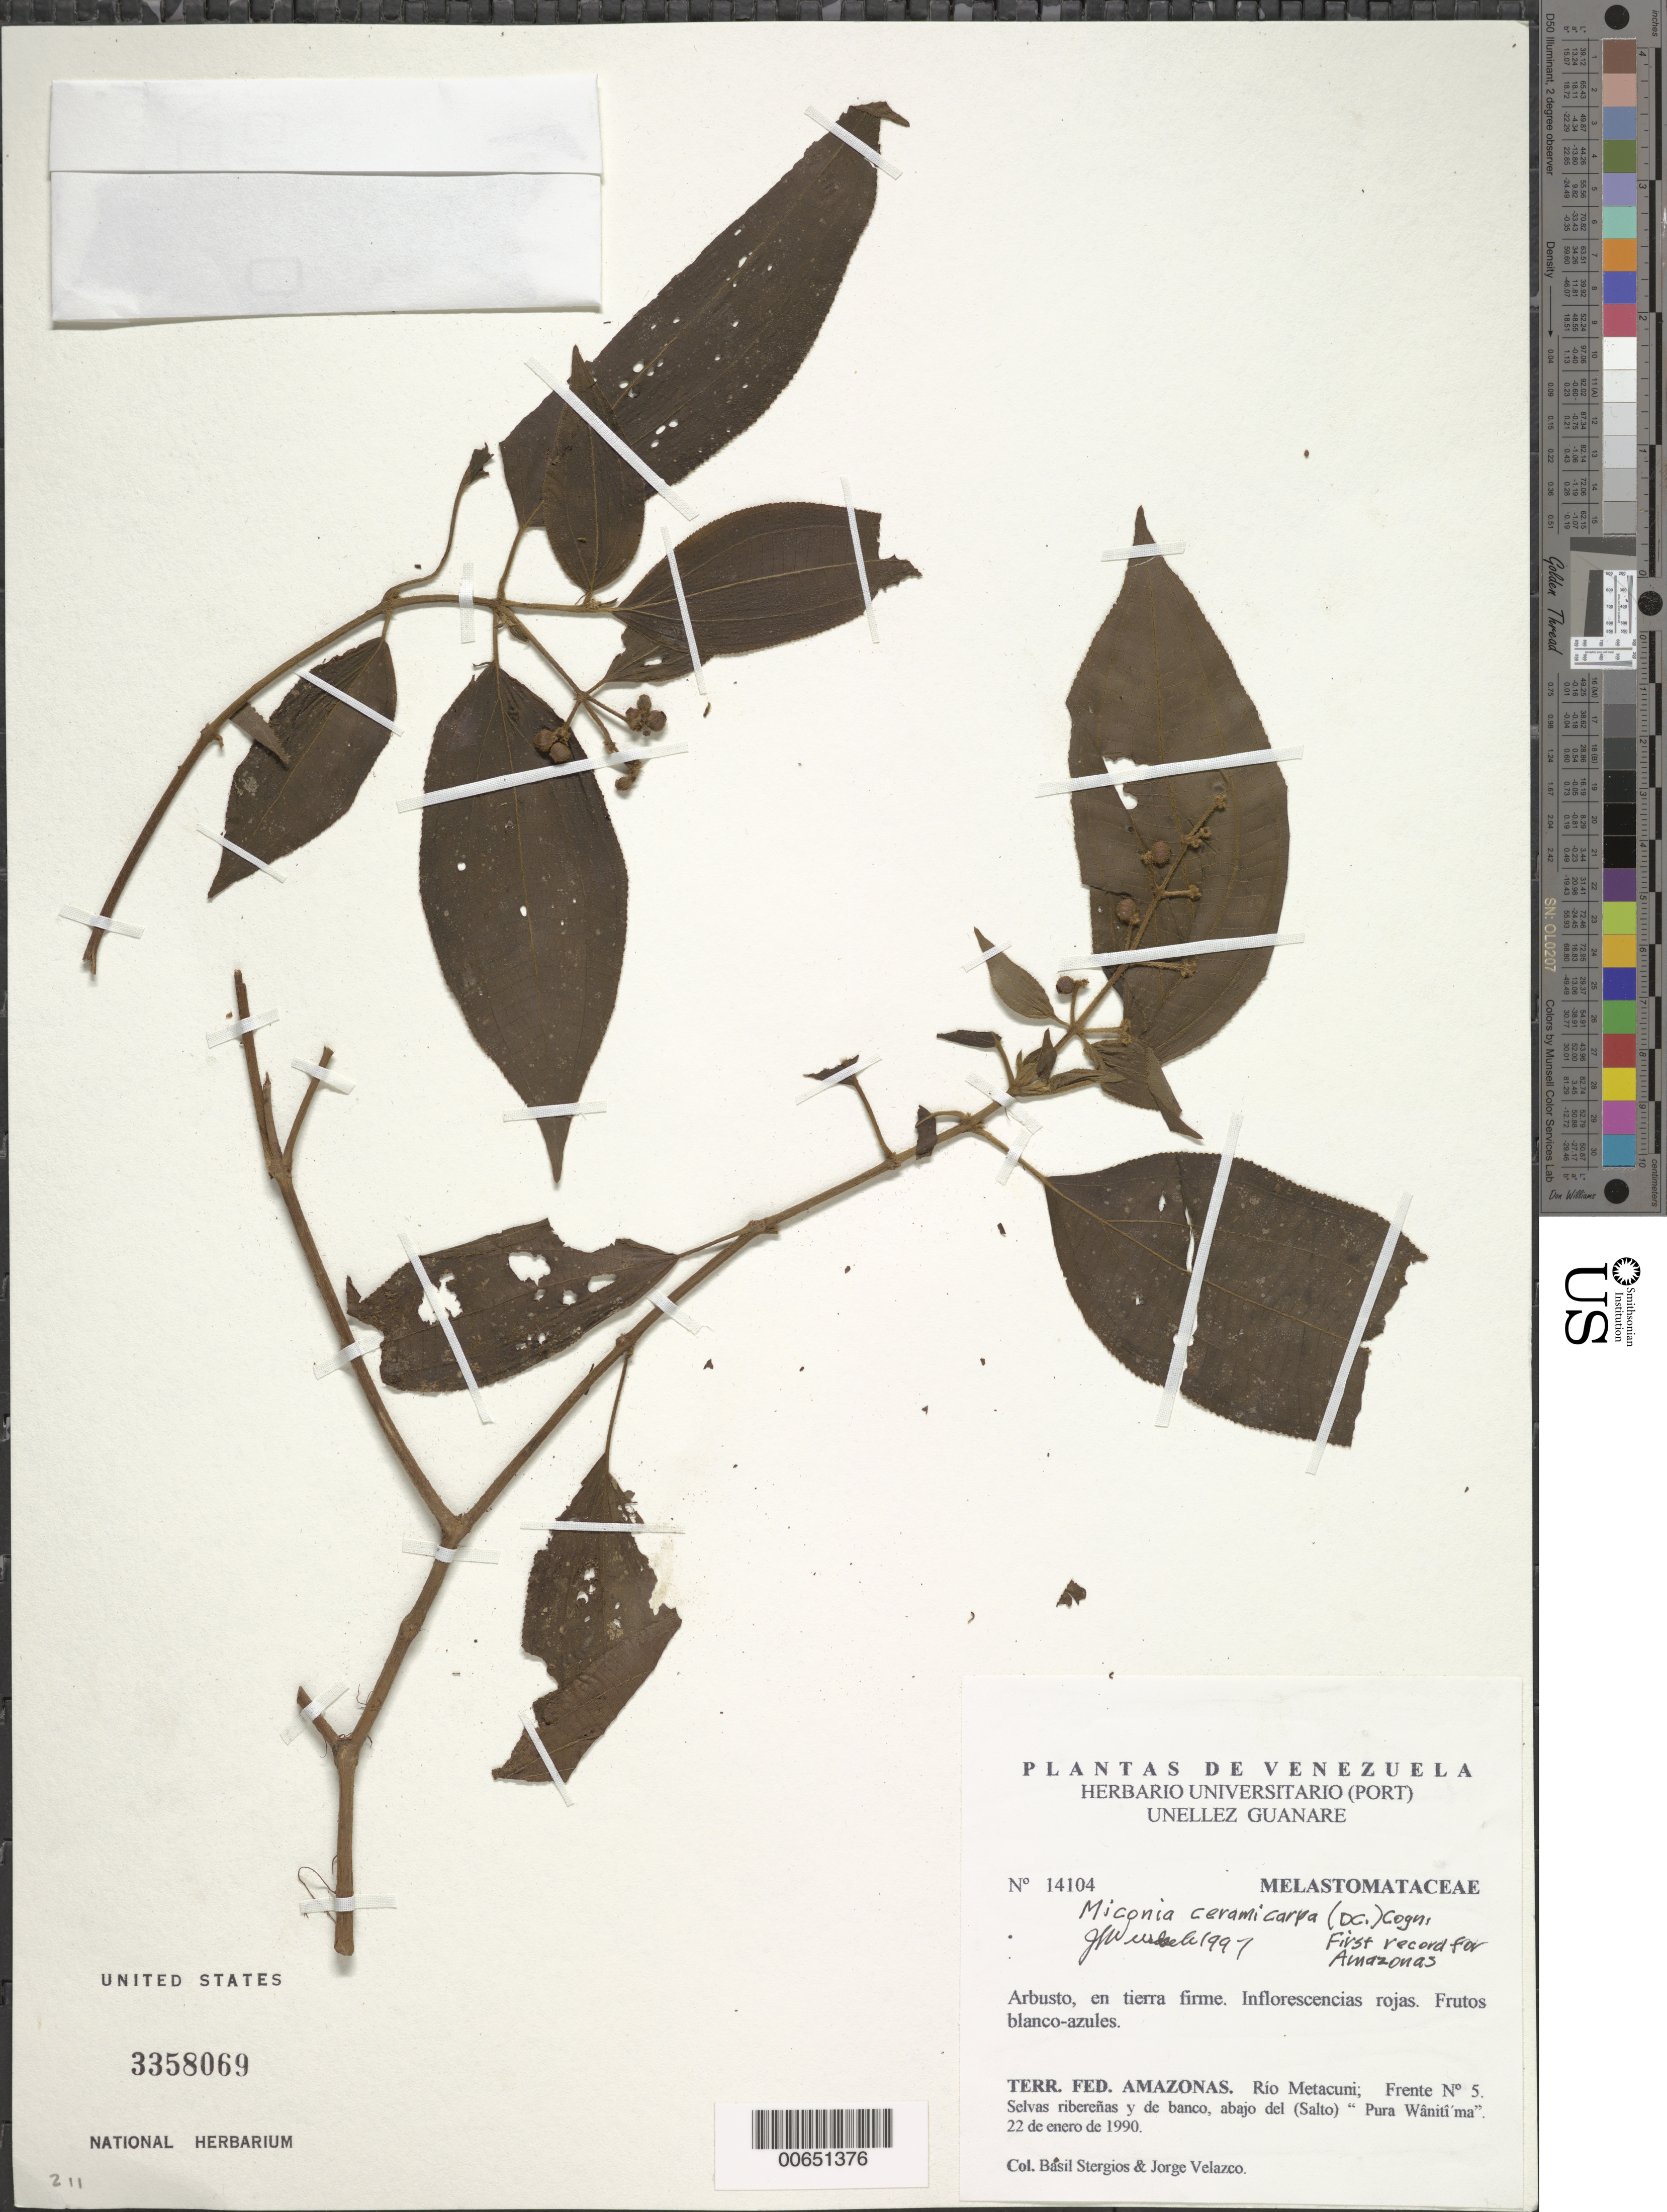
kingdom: Plantae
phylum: Tracheophyta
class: Magnoliopsida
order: Myrtales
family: Melastomataceae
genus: Miconia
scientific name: Miconia ceramicarpa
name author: (DC.) Cogn.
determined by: Wurdack, John J., (US), US (UNITED STATES)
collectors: B. G. Stergios & J. Velazco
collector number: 14104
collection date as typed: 22-Jan-90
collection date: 1990-01-22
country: Venezuela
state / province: Amazonas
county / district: Alto Orinoco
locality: Río Metacuni; Frente no. 5, abajo del (Salto) "Pura Waniti'ma"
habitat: Terra firme; selvas riberenas y de banco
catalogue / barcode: US 3358069